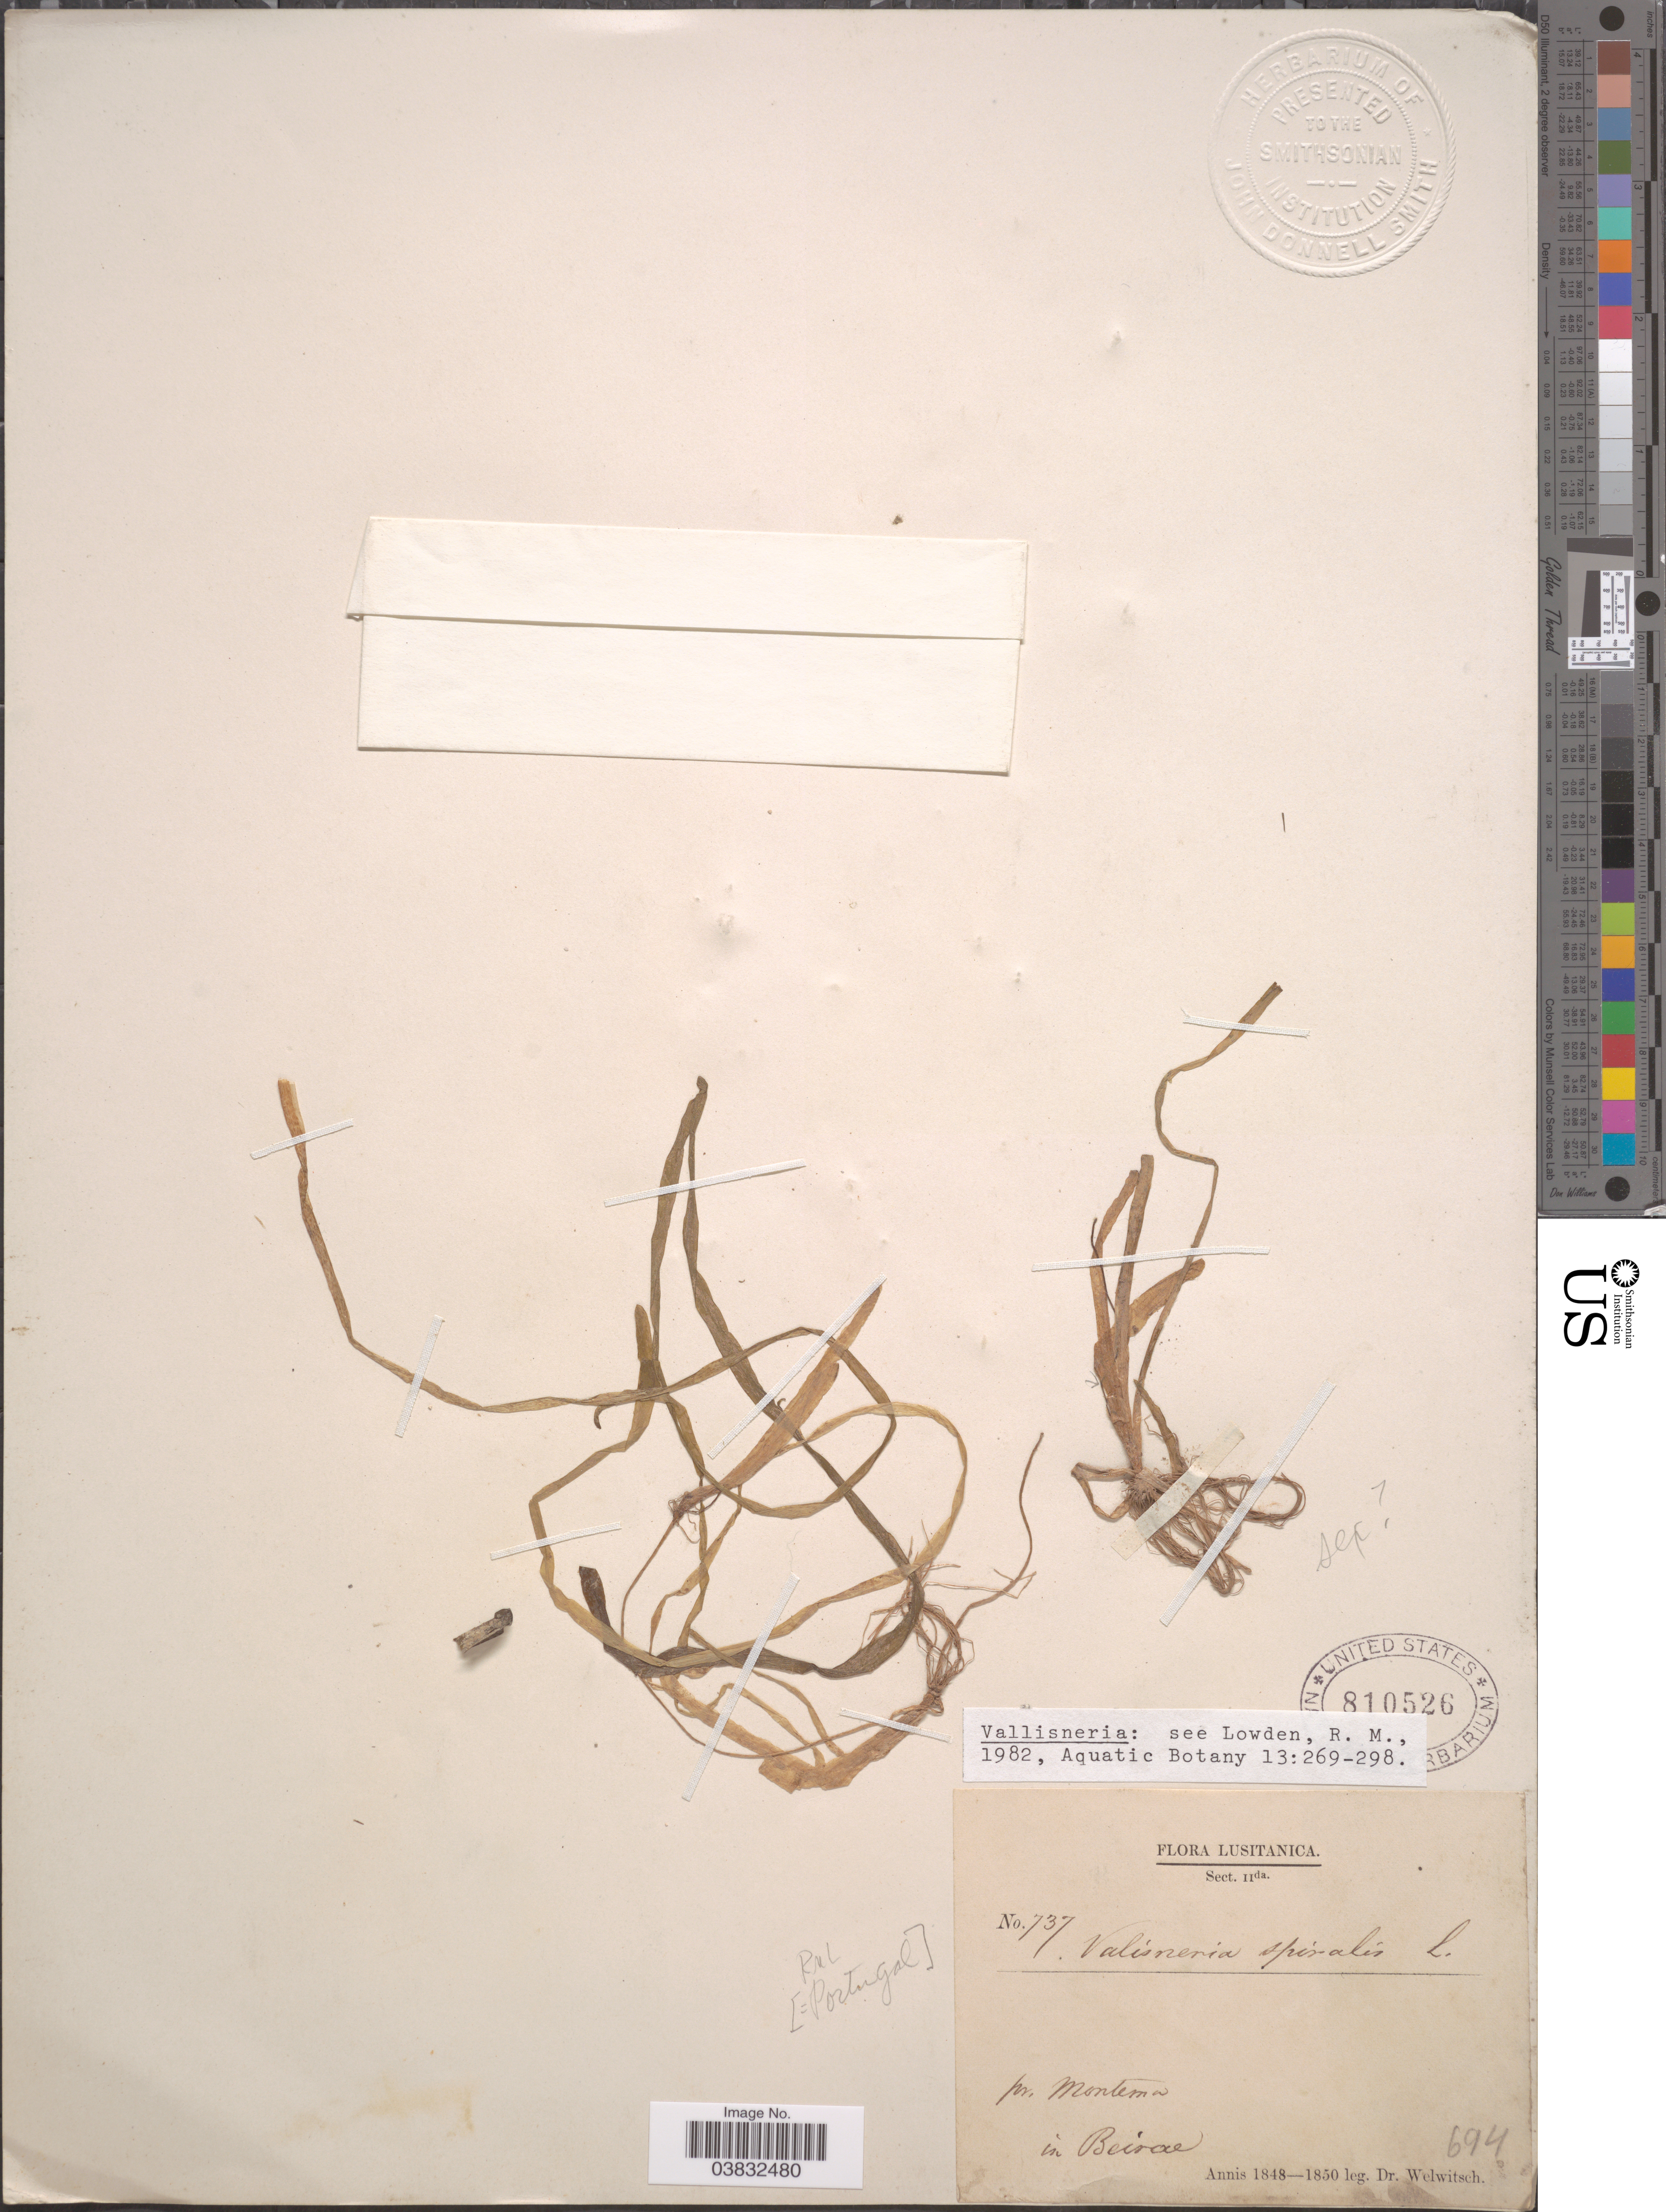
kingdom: Plantae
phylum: Tracheophyta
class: Liliopsida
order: Alismatales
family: Hydrocharitaceae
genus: Vallisneria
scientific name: Vallisneria spiralis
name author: L.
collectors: -. Welwitsch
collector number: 737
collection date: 1848/1850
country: Portugal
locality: M. Motema. In Beirae.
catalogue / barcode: US 810526